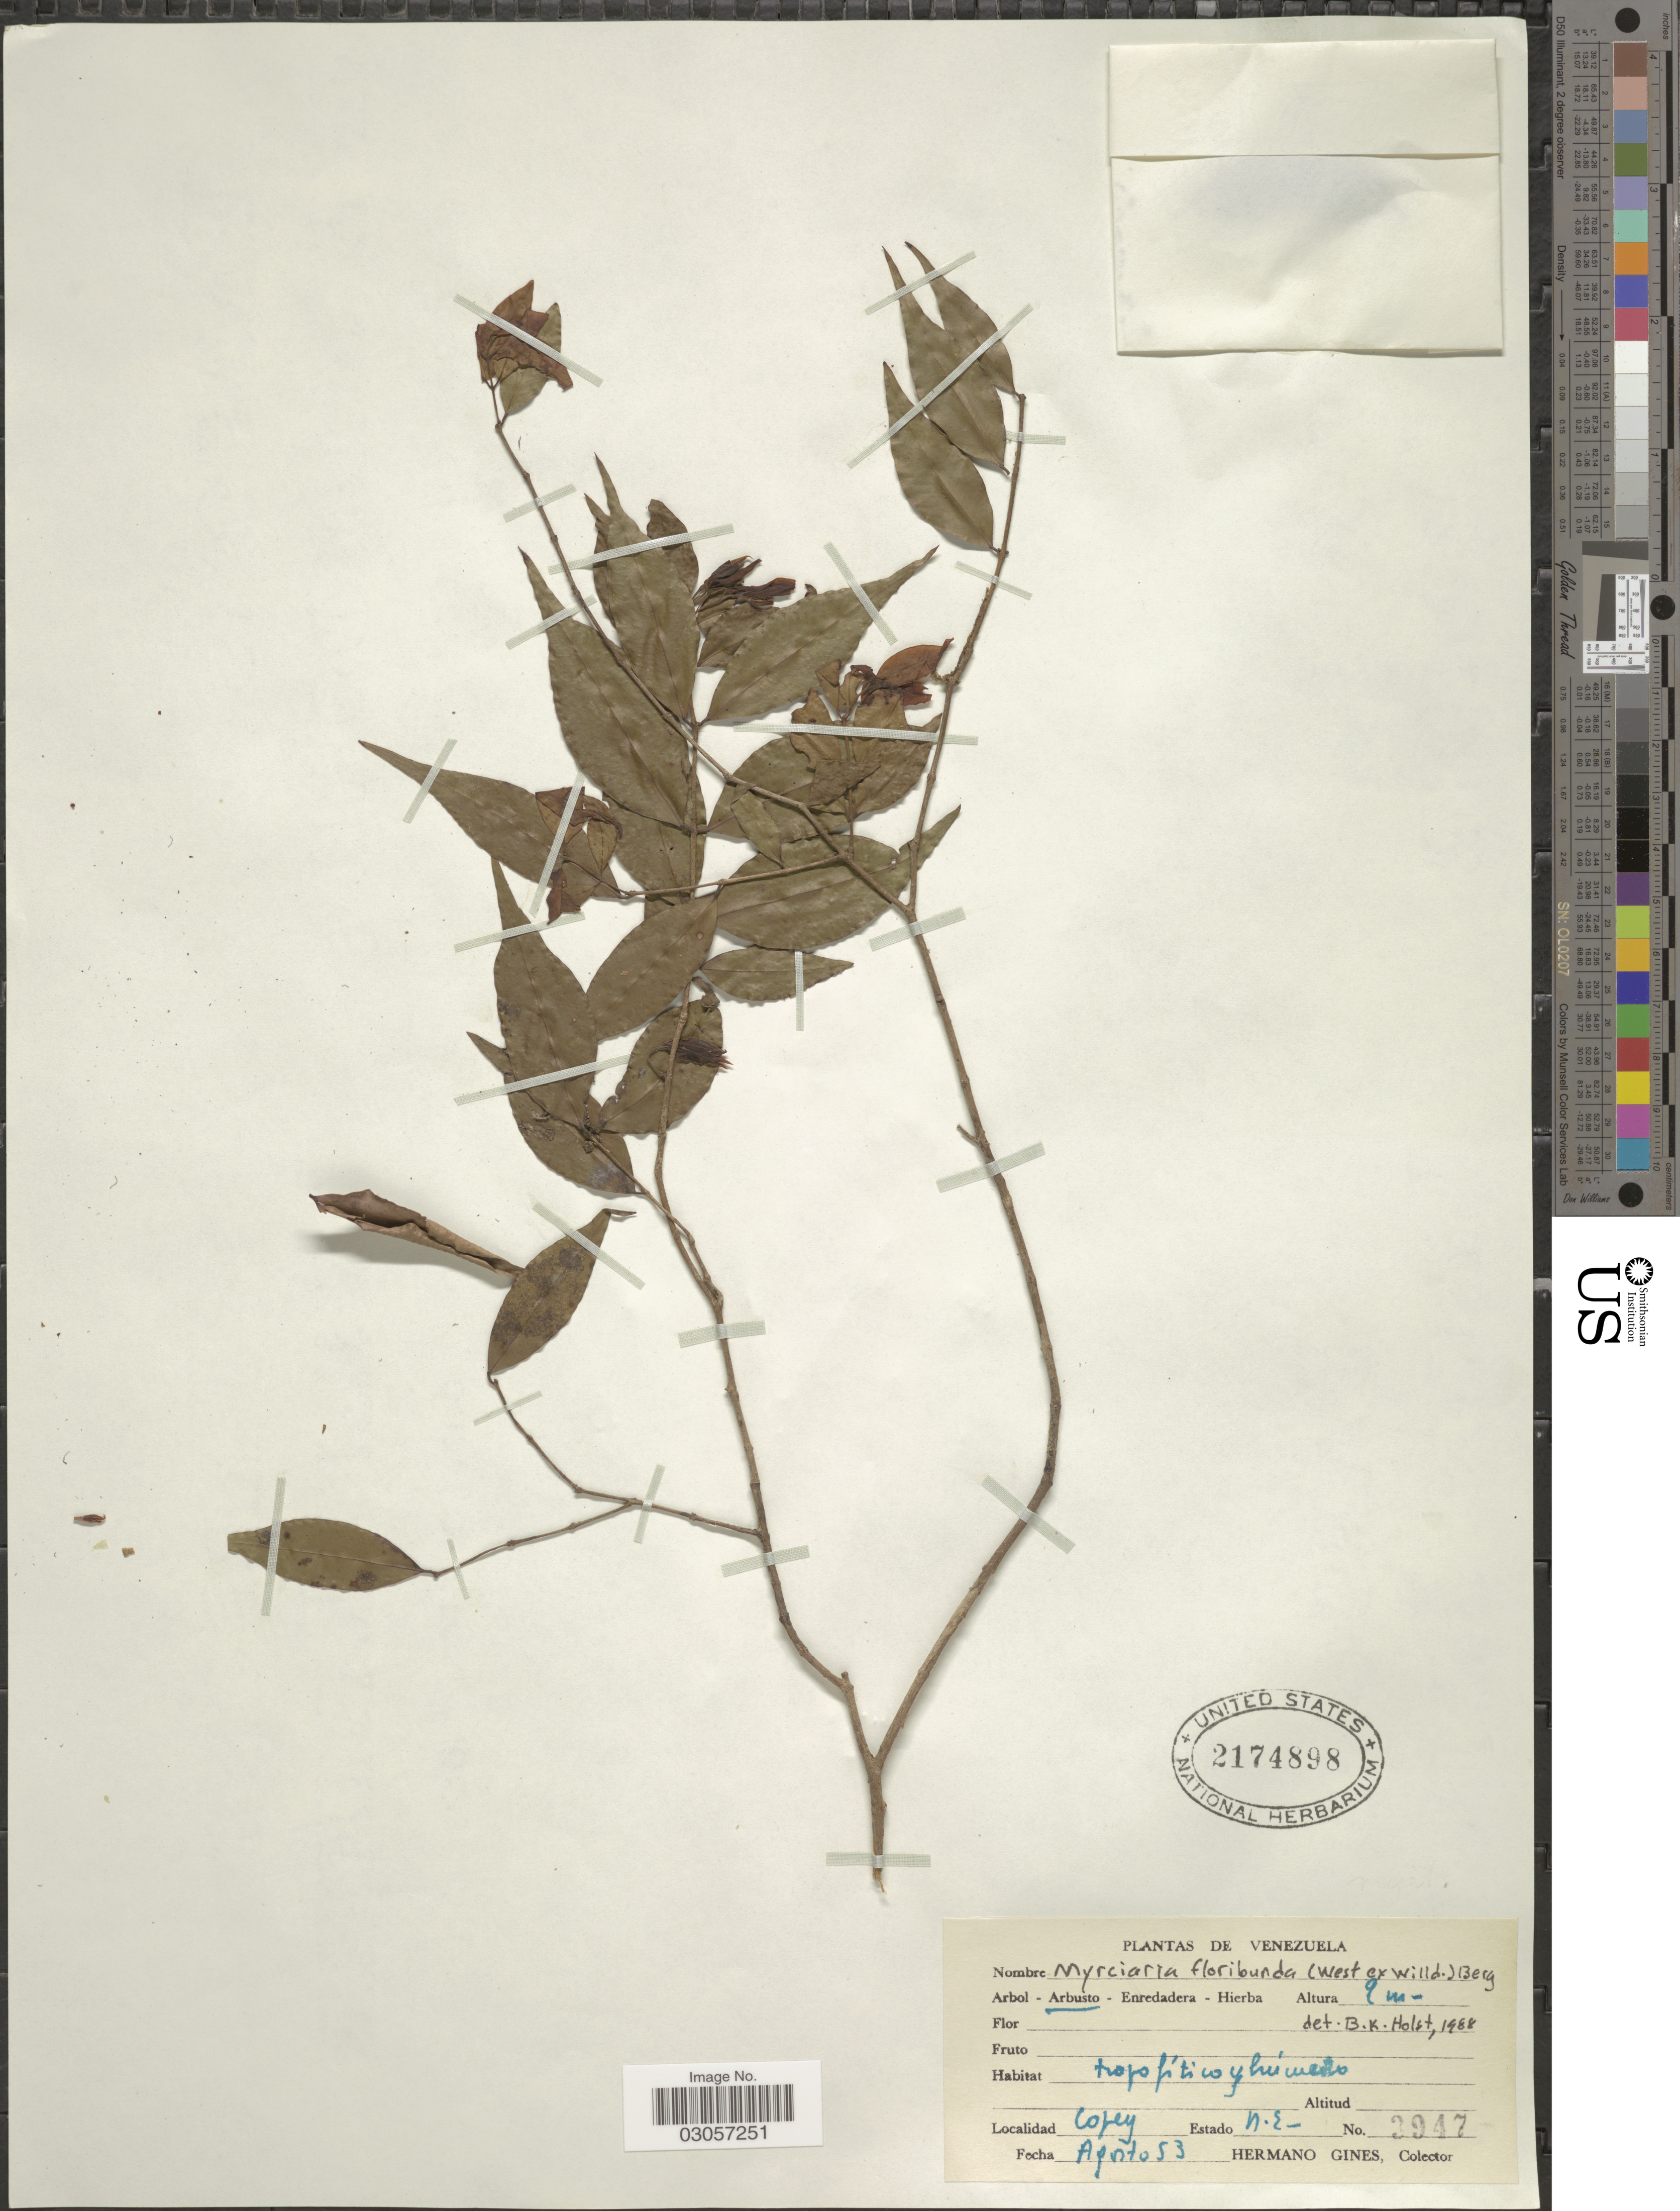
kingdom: Plantae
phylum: Tracheophyta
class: Magnoliopsida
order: Myrtales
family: Myrtaceae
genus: Myrciaria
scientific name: Myrciaria floribunda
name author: (H. West ex Willd.) O. Berg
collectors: Bro. Gines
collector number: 3947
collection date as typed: Transcribed d/m/y: /8/53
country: Venezuela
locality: Copey, Estado N.E.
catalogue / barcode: US 2174898